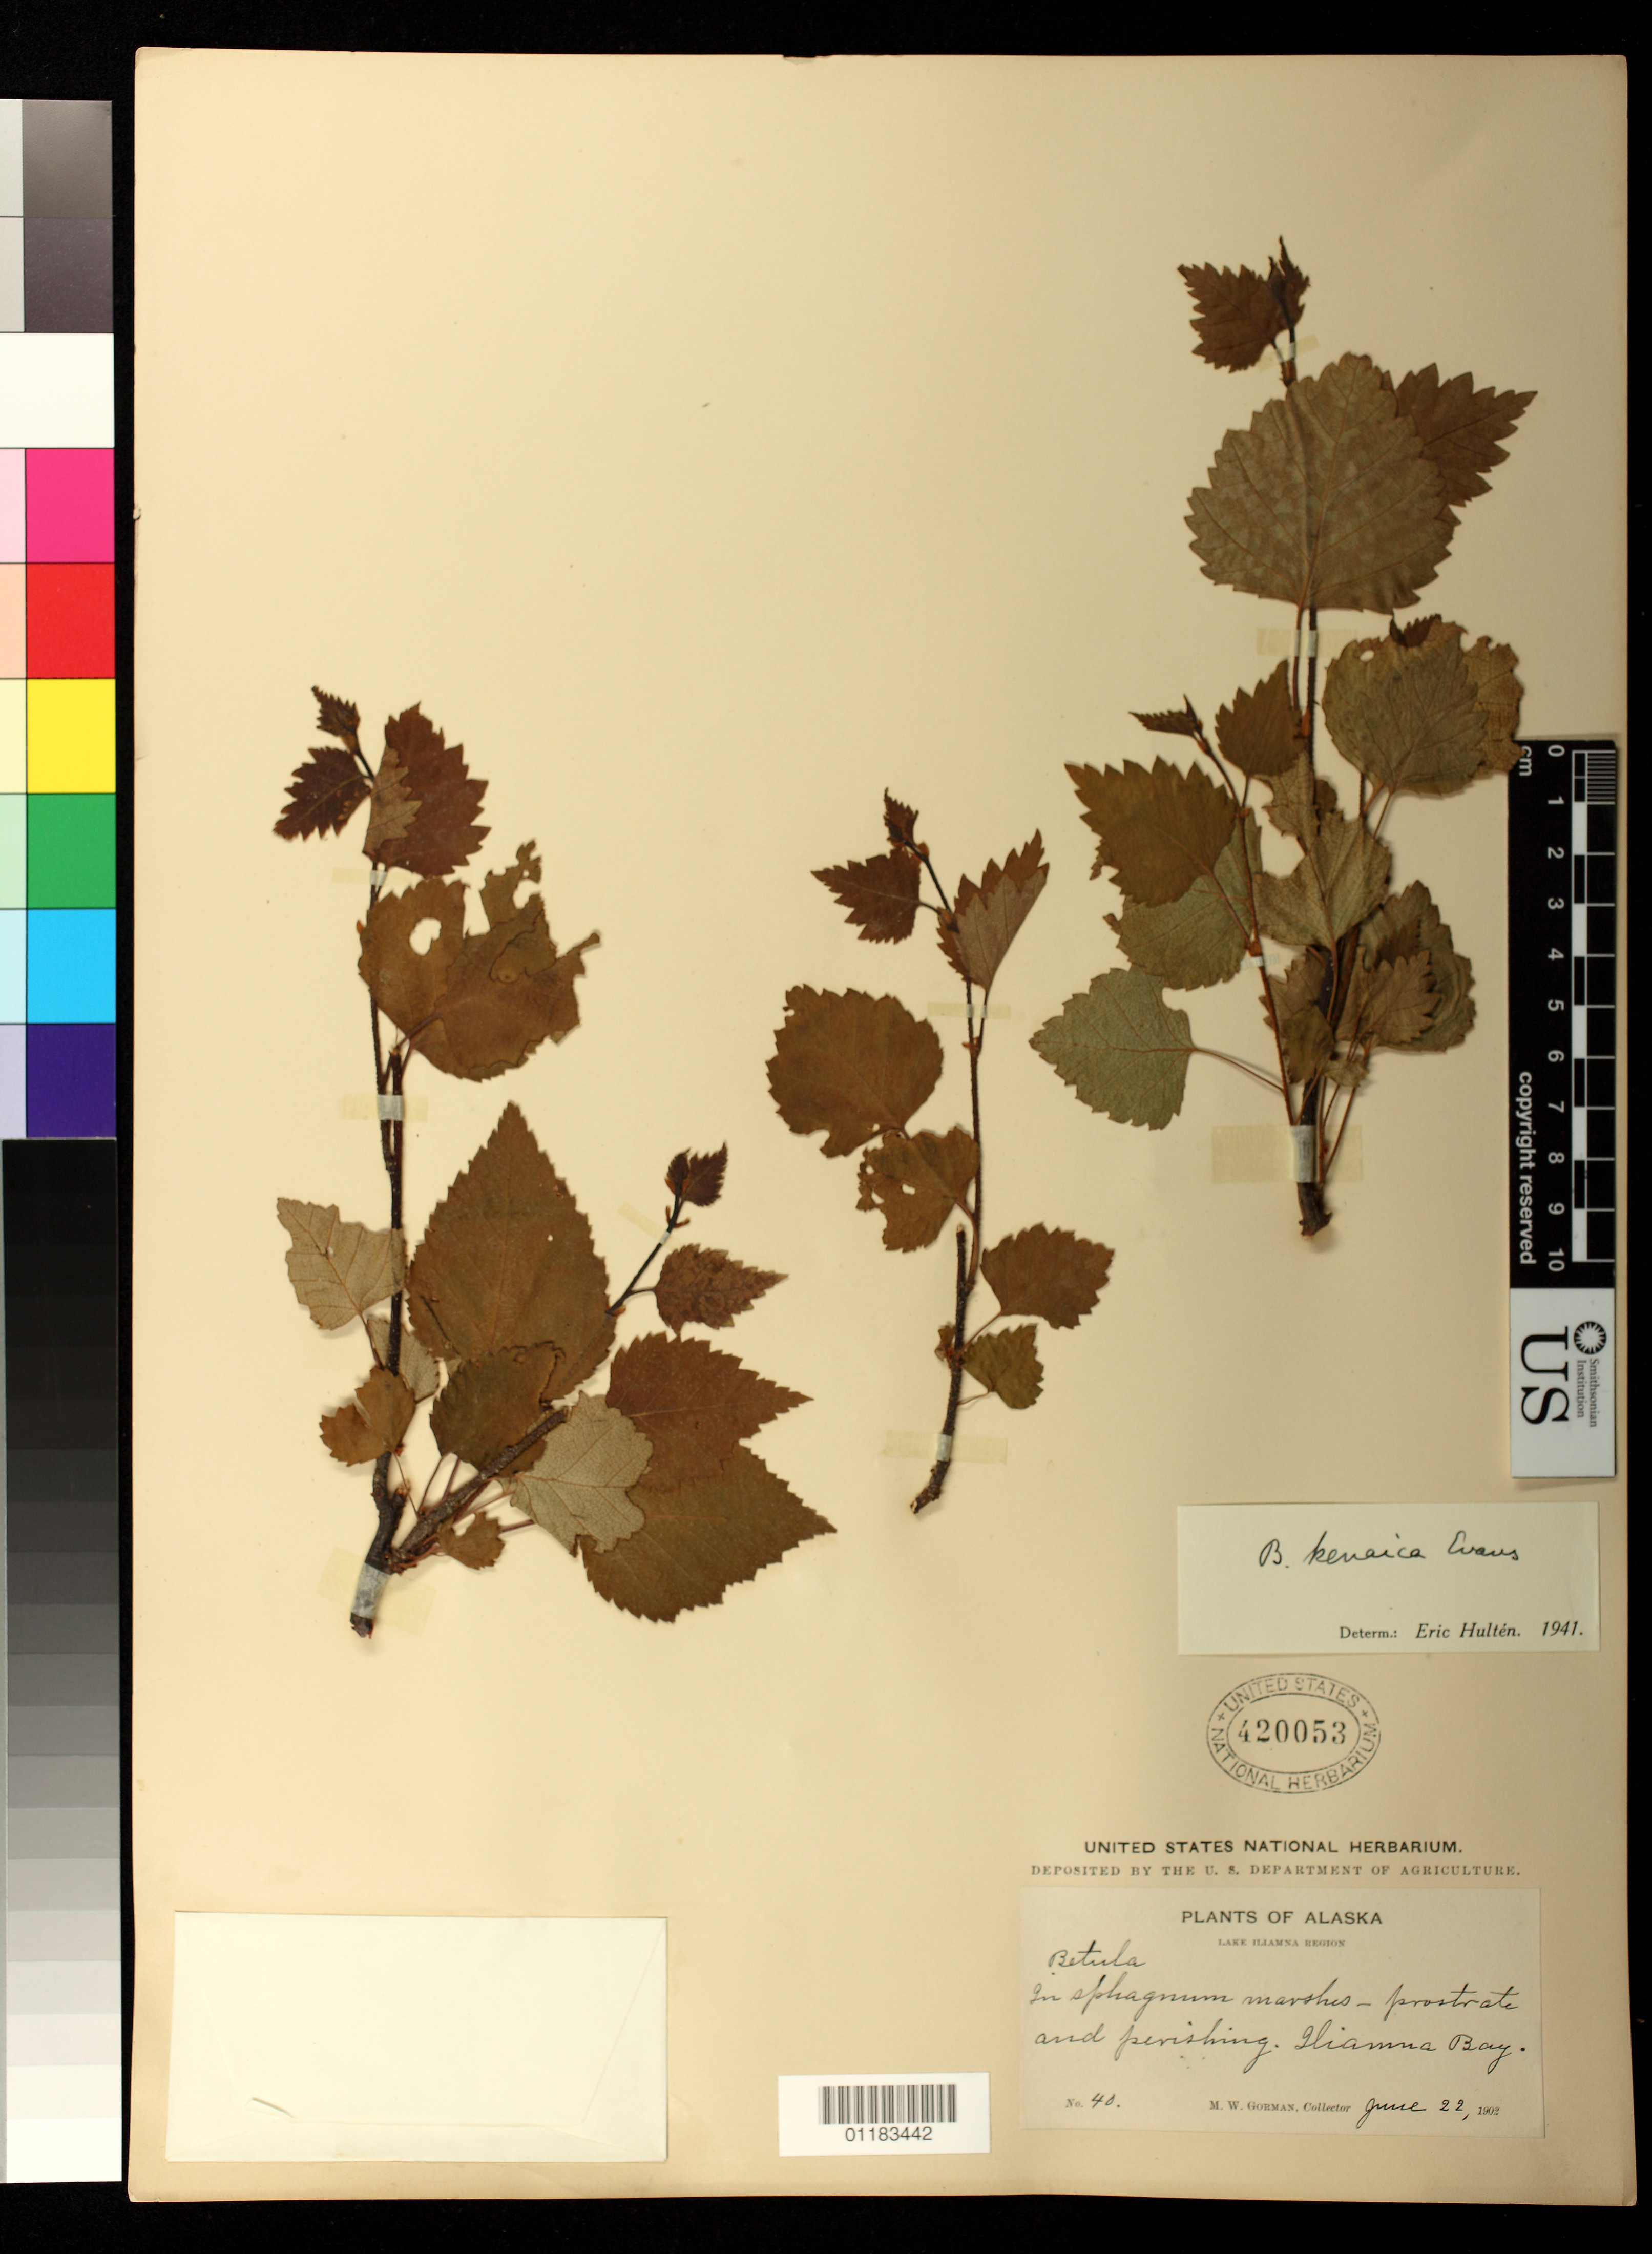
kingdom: Plantae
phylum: Tracheophyta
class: Magnoliopsida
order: Fagales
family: Betulaceae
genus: Betula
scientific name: Betula kenaica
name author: W.H. Evans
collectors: M. W. Gorman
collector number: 40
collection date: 1902-06-22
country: United States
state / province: Alaska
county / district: Lake and Peninsula Borough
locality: In sphagnum marshes - prostrate and perishing. Iliamna Bay.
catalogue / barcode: US 420053